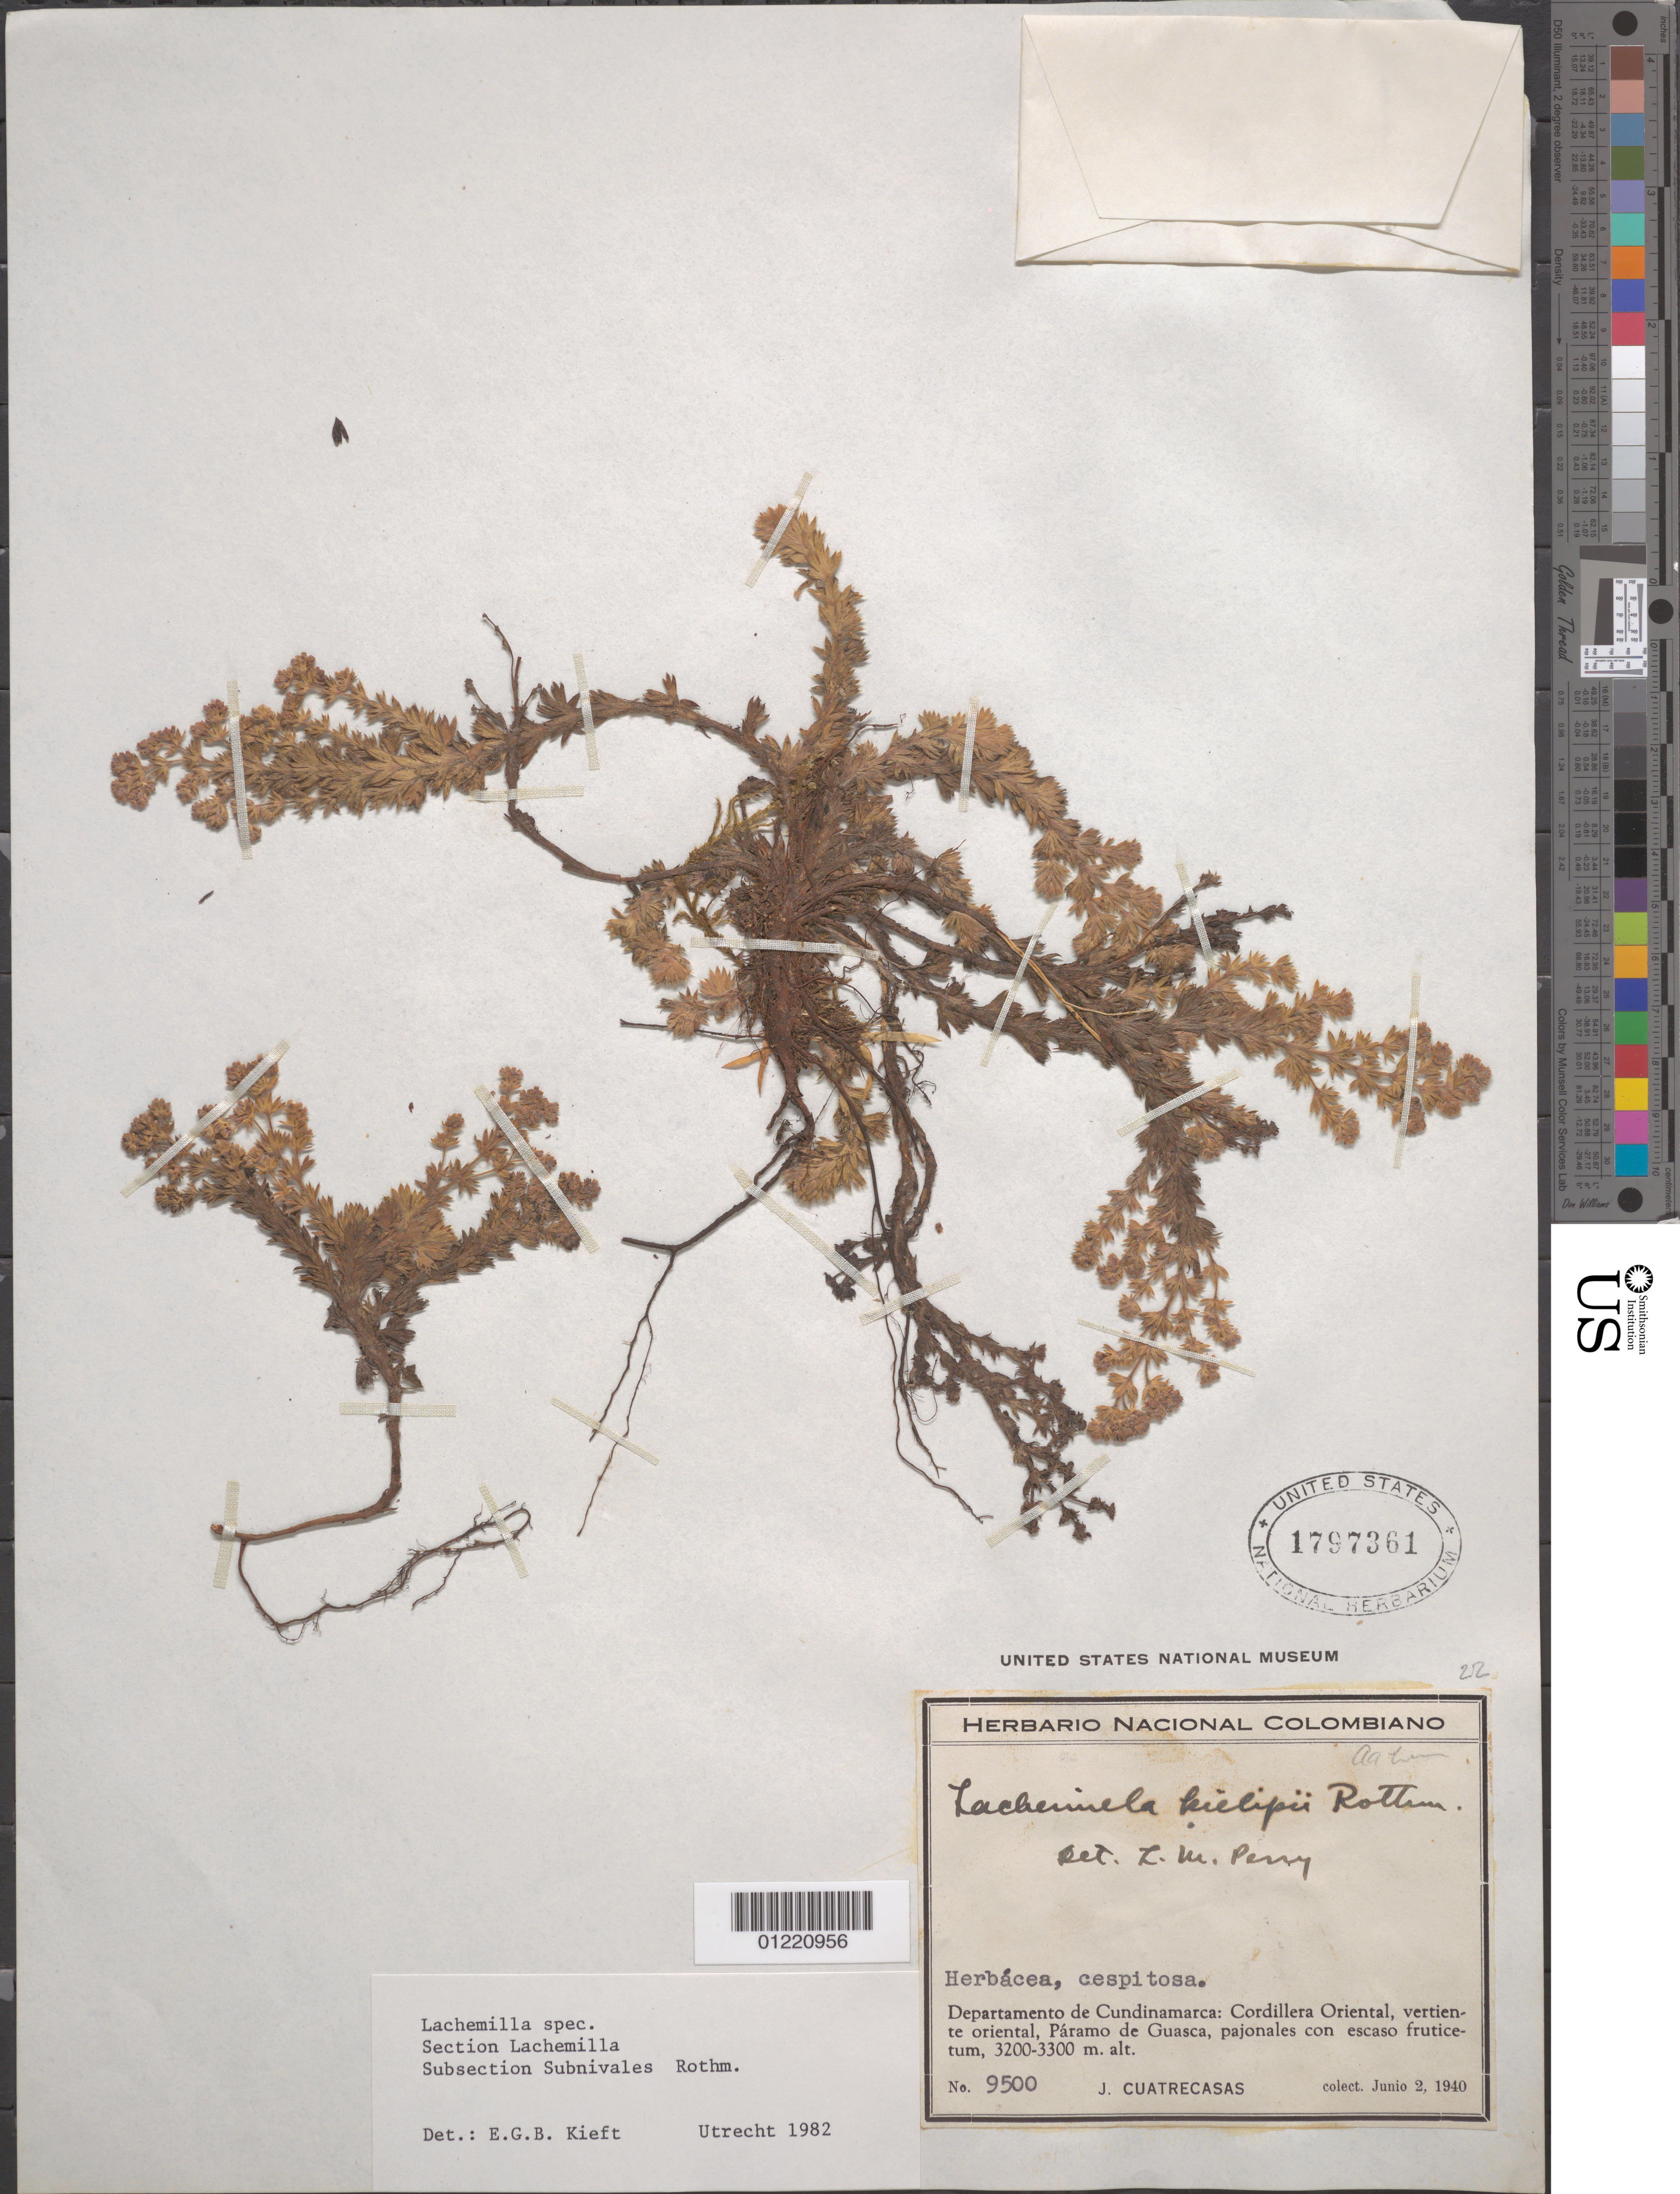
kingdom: Plantae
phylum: Tracheophyta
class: Magnoliopsida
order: Rosales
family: Rosaceae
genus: Lachemilla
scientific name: Lachemilla sp.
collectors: J. Cuatrecasas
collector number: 9500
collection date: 1940-06-02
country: Colombia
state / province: Cundinamarca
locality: Cordillera Oriental, vertiente oriental, Paramo de Guasca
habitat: pajonales con escaso fruticetum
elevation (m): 3200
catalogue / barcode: US 1797361